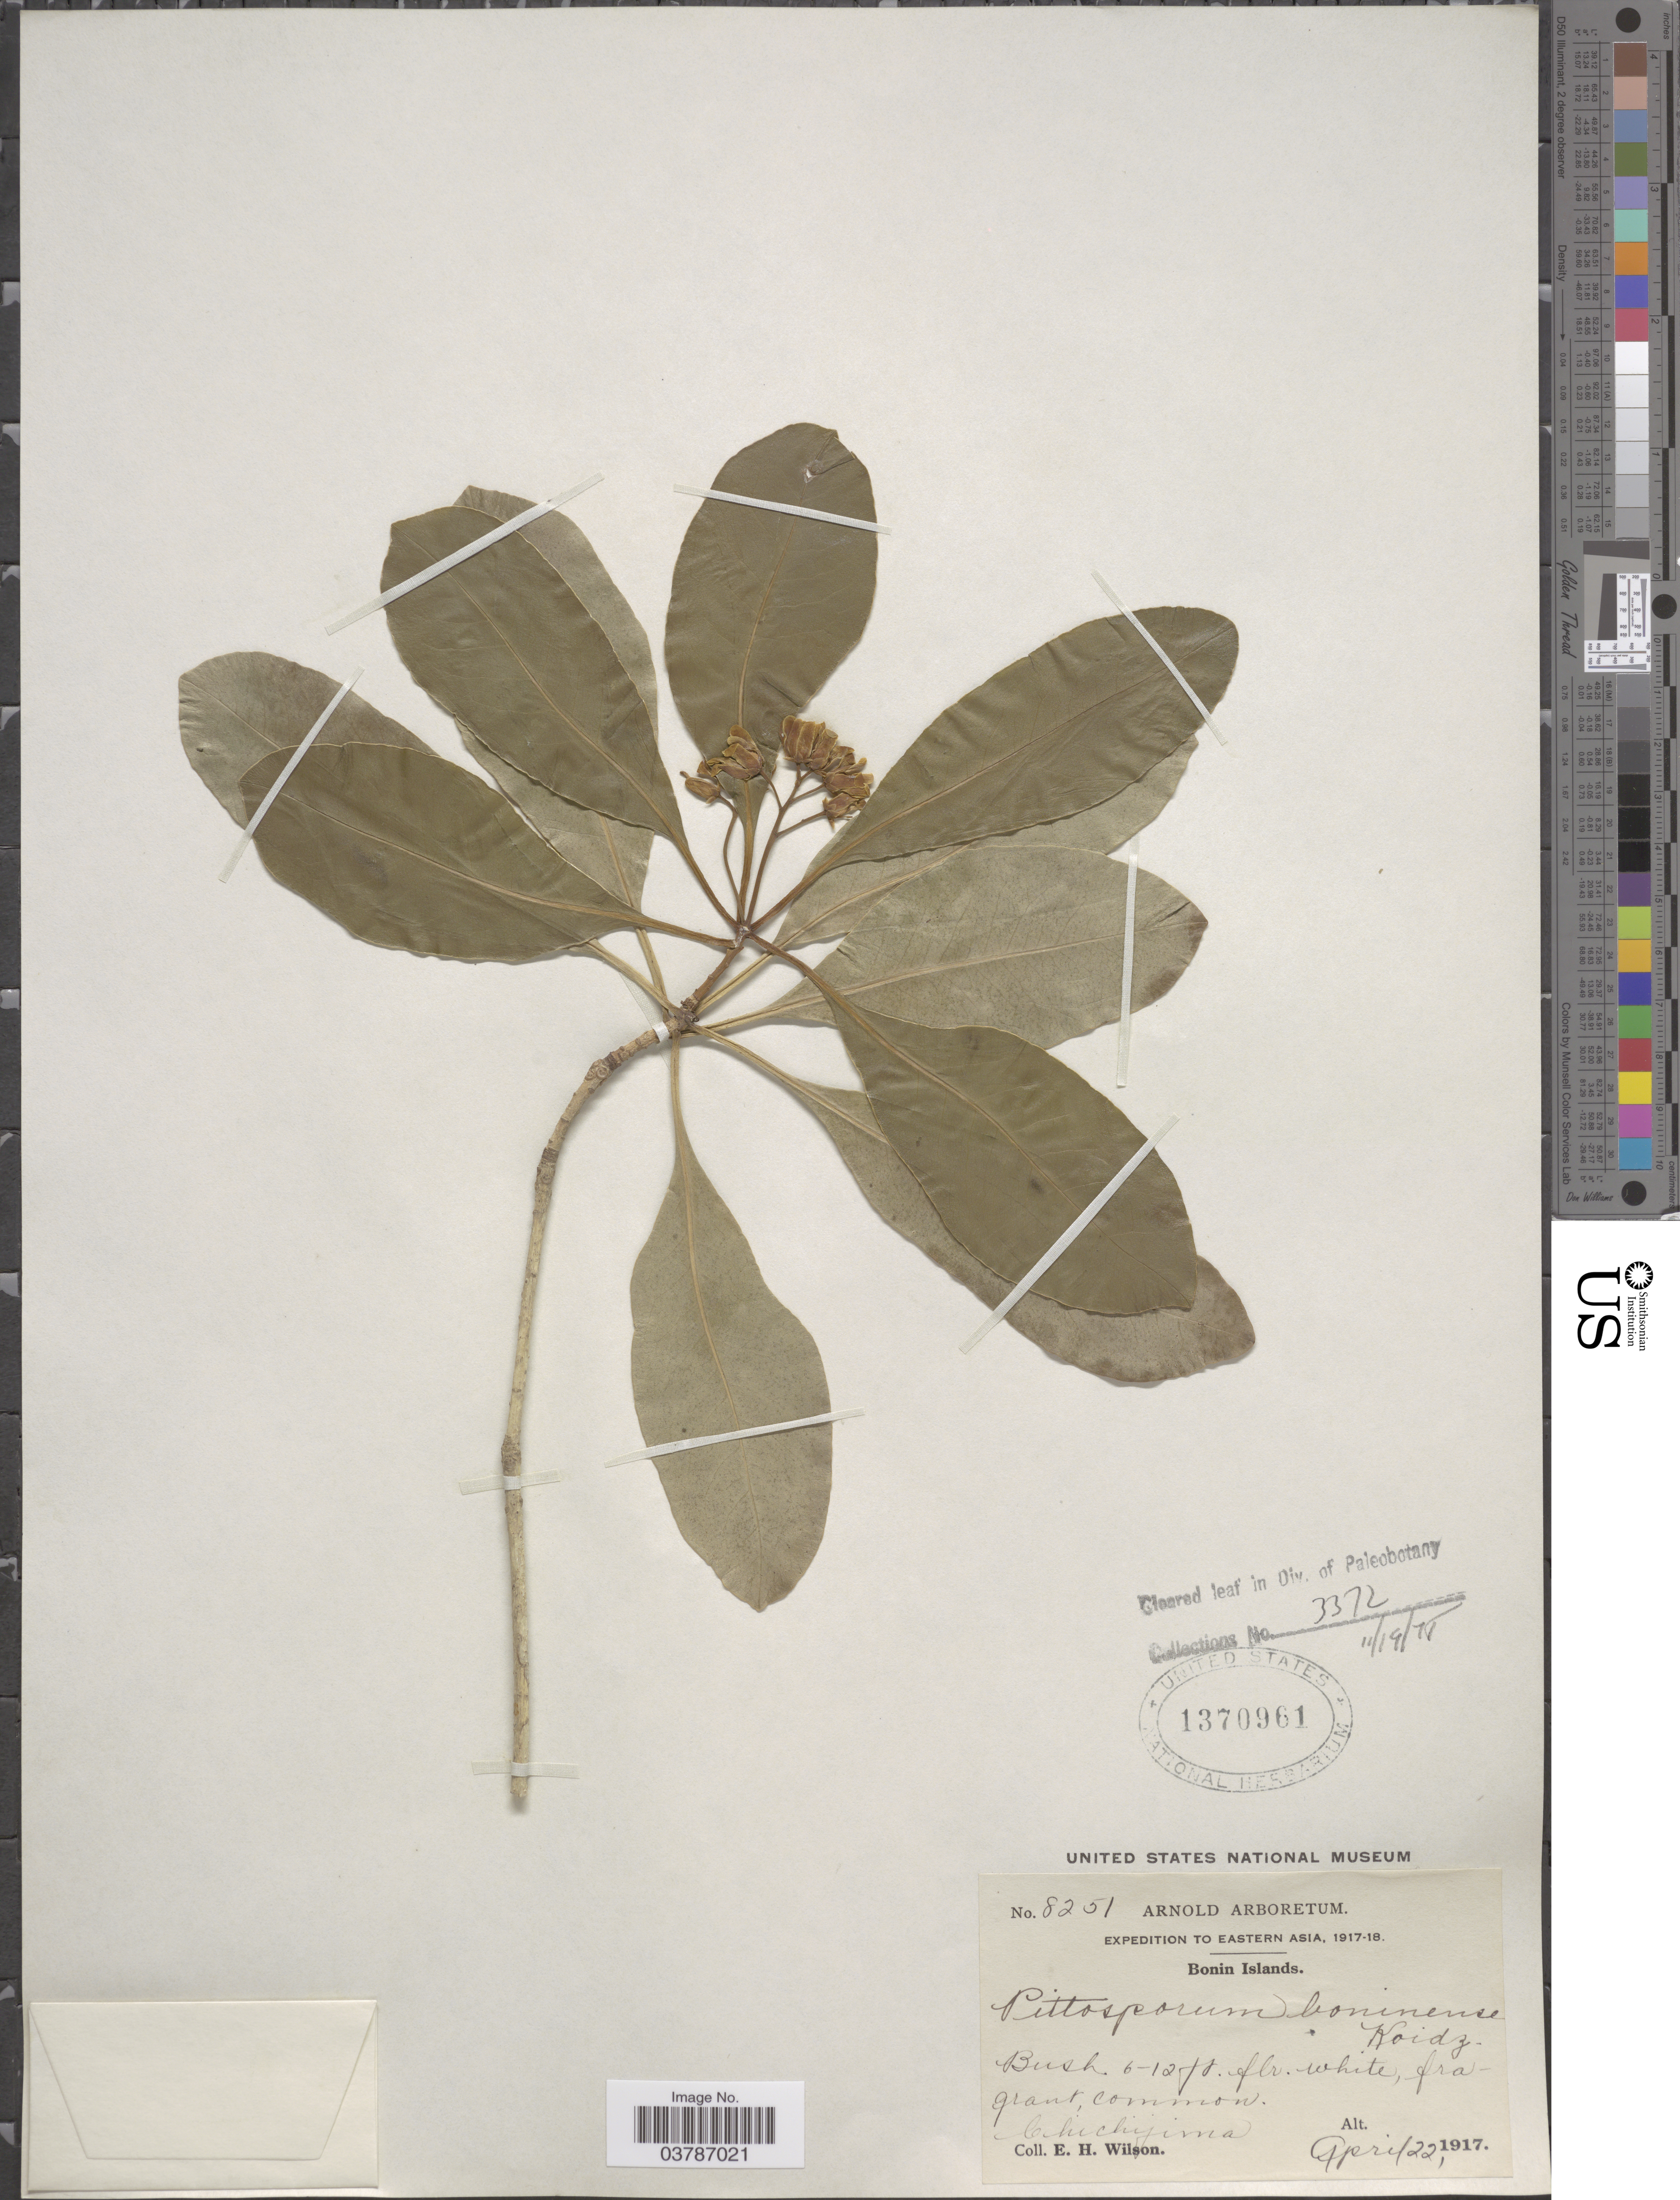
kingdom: Plantae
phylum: Tracheophyta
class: Magnoliopsida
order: Apiales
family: Pittosporaceae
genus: Pittosporum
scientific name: Pittosporum boninense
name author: Koidz.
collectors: E. Wilson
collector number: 8251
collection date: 1917-04-22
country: Japan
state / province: Tokyo, Federal City of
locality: Bonin Islands. Chichijima.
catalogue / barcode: US 1370961